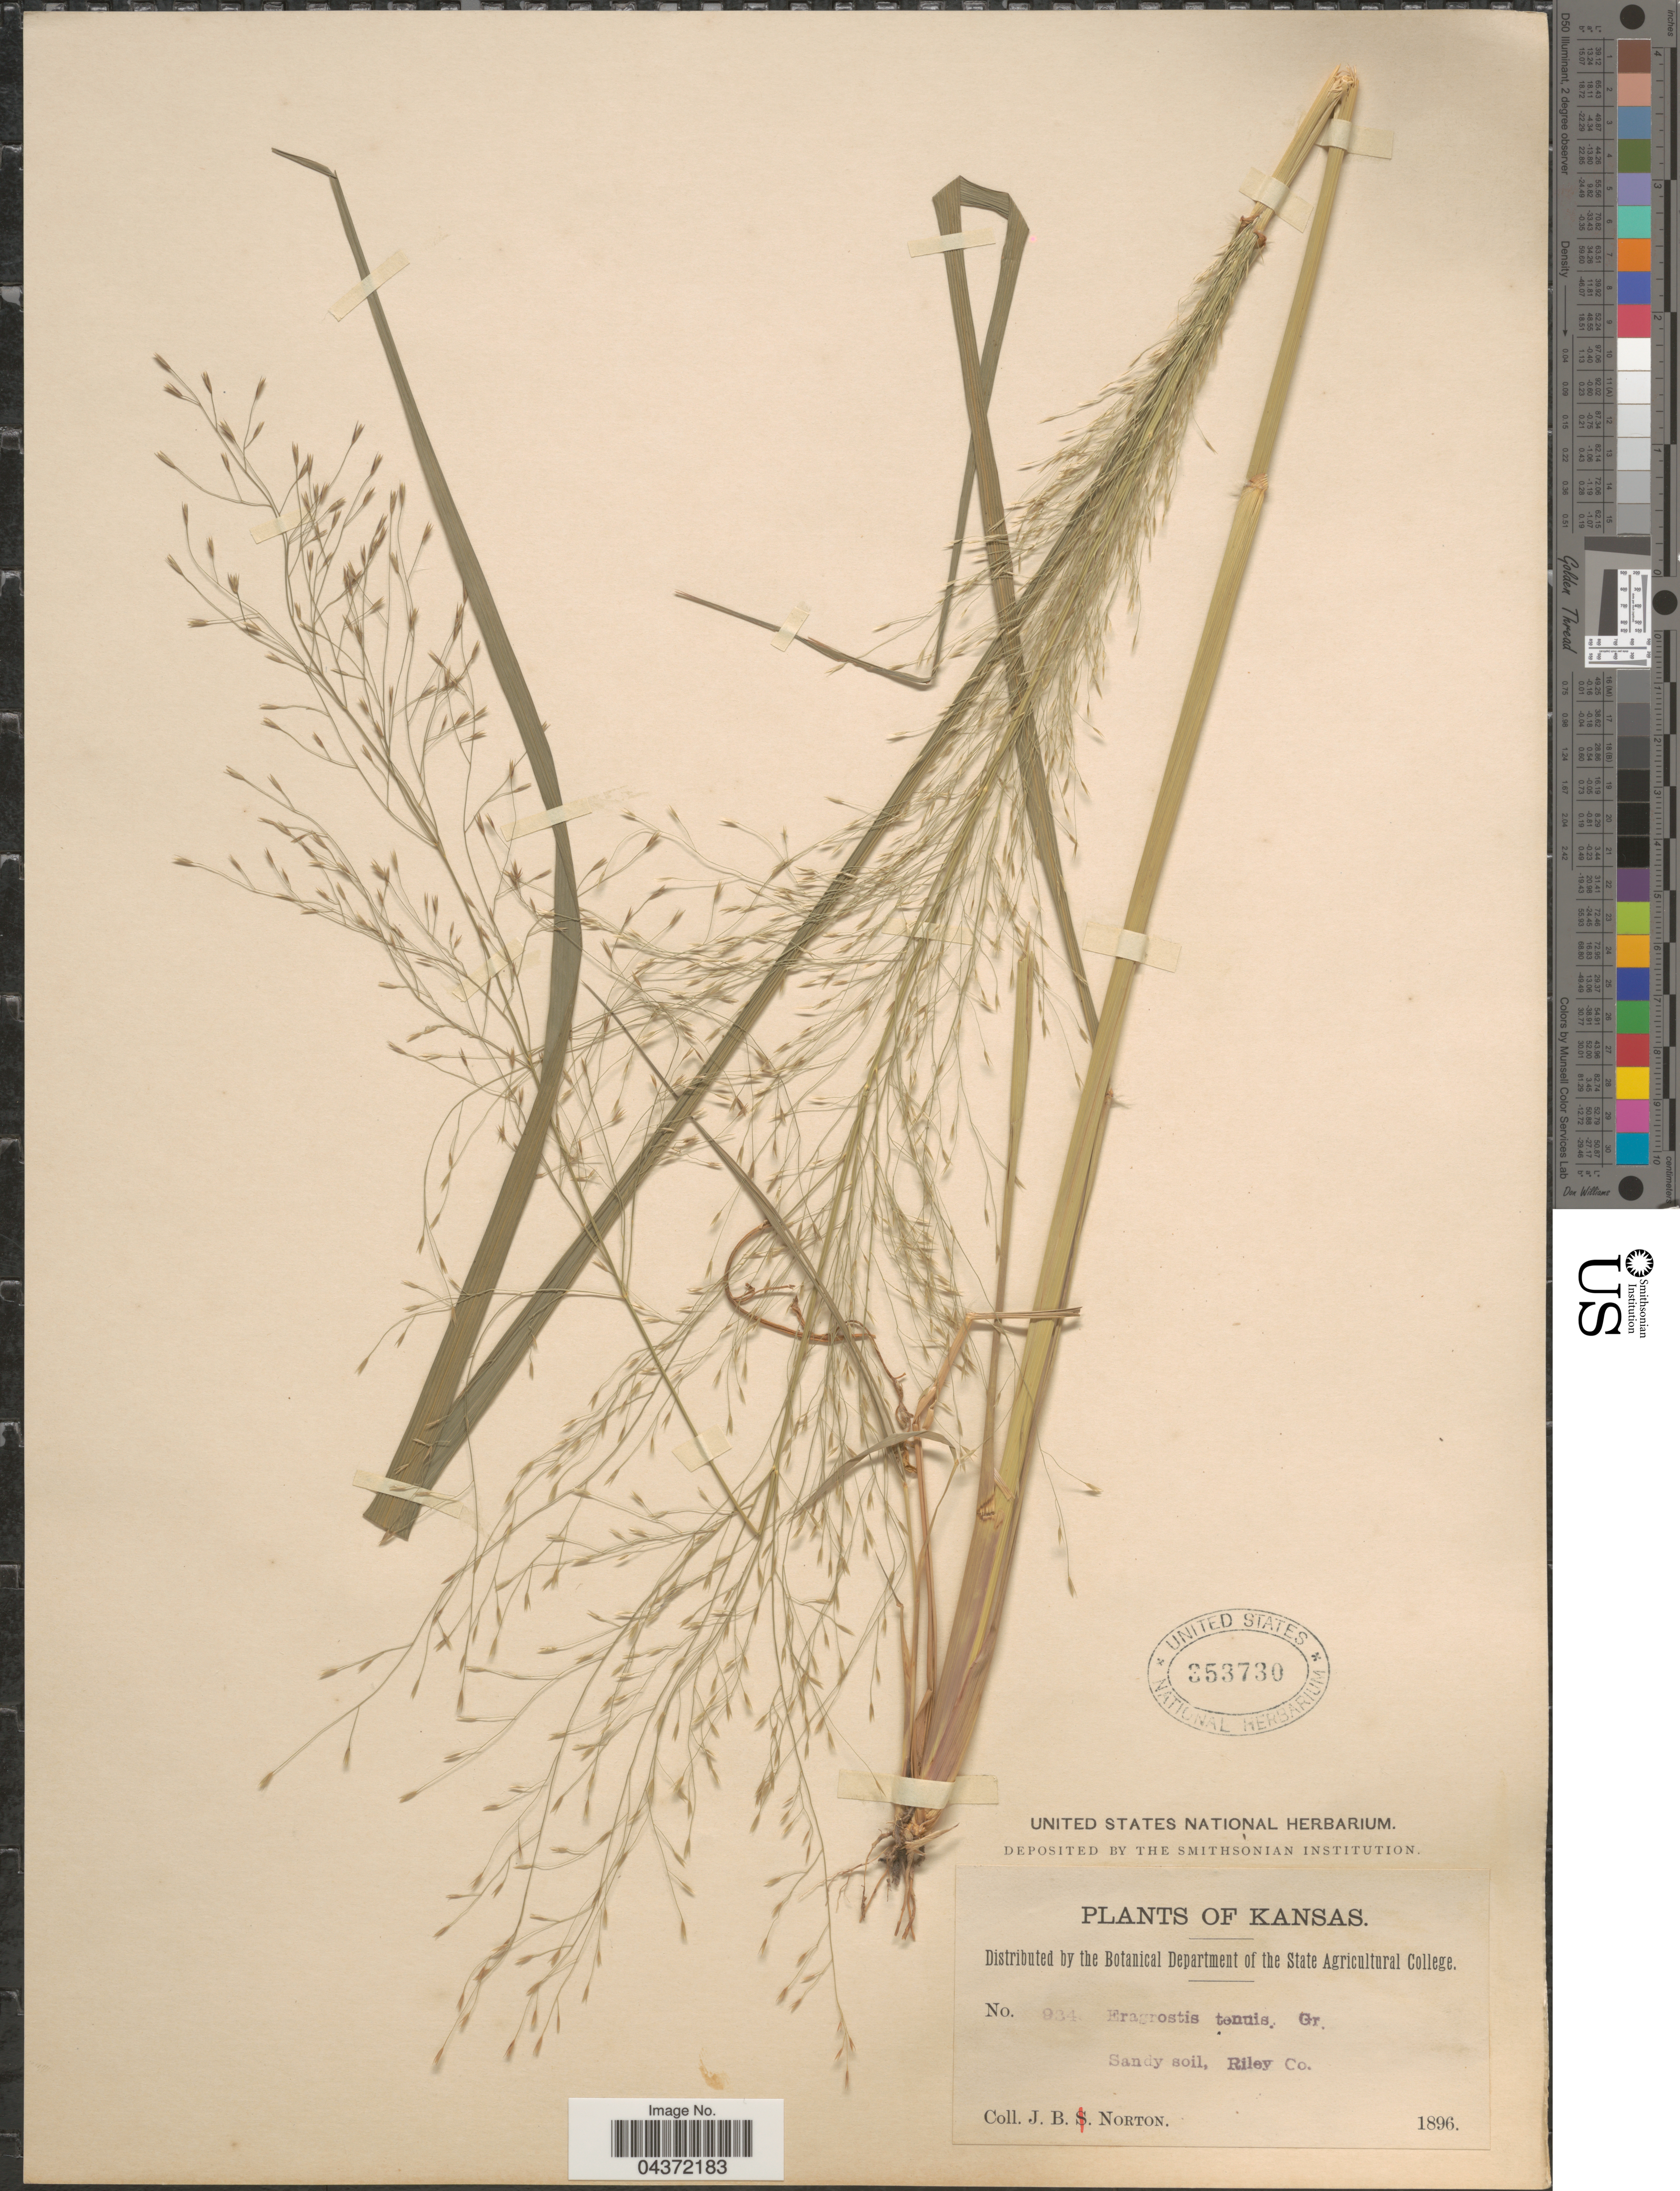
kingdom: Plantae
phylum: Tracheophyta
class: Liliopsida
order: Poales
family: Poaceae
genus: Eragrostis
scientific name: Eragrostis trichodes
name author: (Nutt.) Alph. Wood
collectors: J. B. Norton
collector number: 934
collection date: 1896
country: United States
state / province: Kansas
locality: Sandy soil, Riley Co.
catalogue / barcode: US 353730